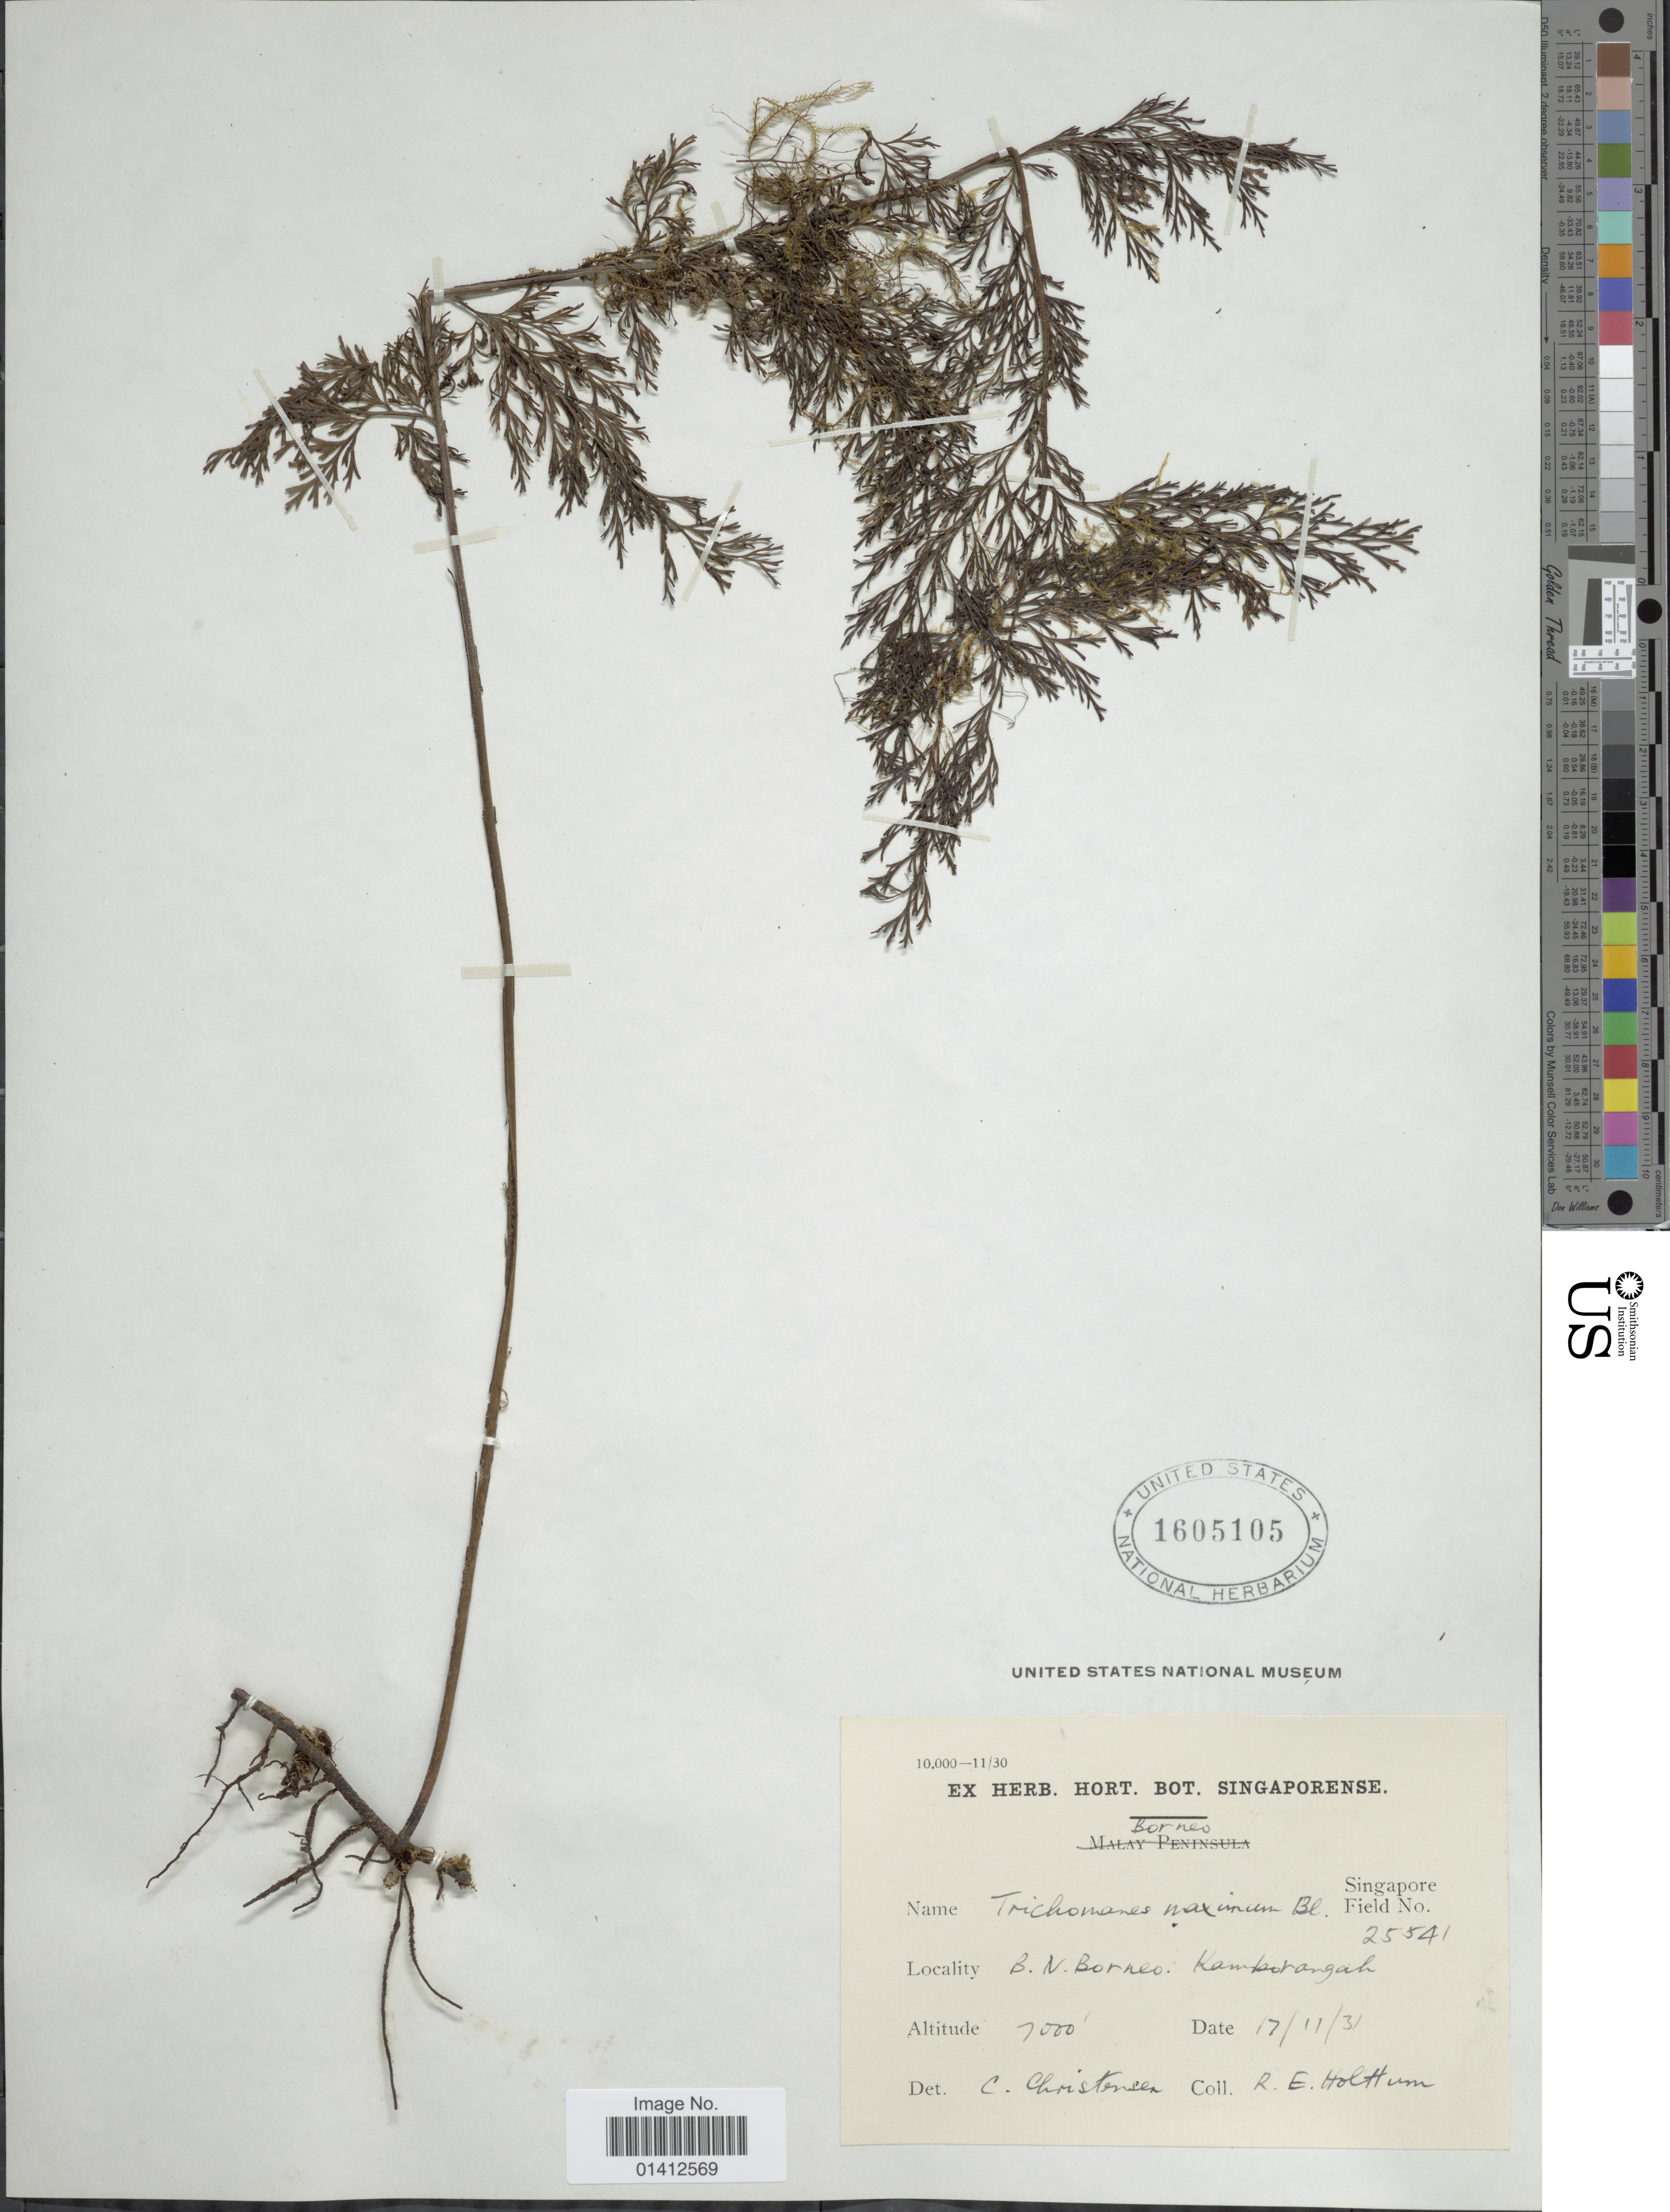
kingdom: Plantae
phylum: Tracheophyta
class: Polypodiopsida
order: Hymenophyllales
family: Hymenophyllaceae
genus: Vandenboschia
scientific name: Vandenboschia maxima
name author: (Blume) Copel.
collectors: R. E. Holttum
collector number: Singapore Field 25541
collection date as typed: Transcribed d/m/y: 17/11/31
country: Malaysia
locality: Borneo, B.N.Borneo, Kampdrangah [interpreted]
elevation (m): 2134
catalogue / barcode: US 1605105